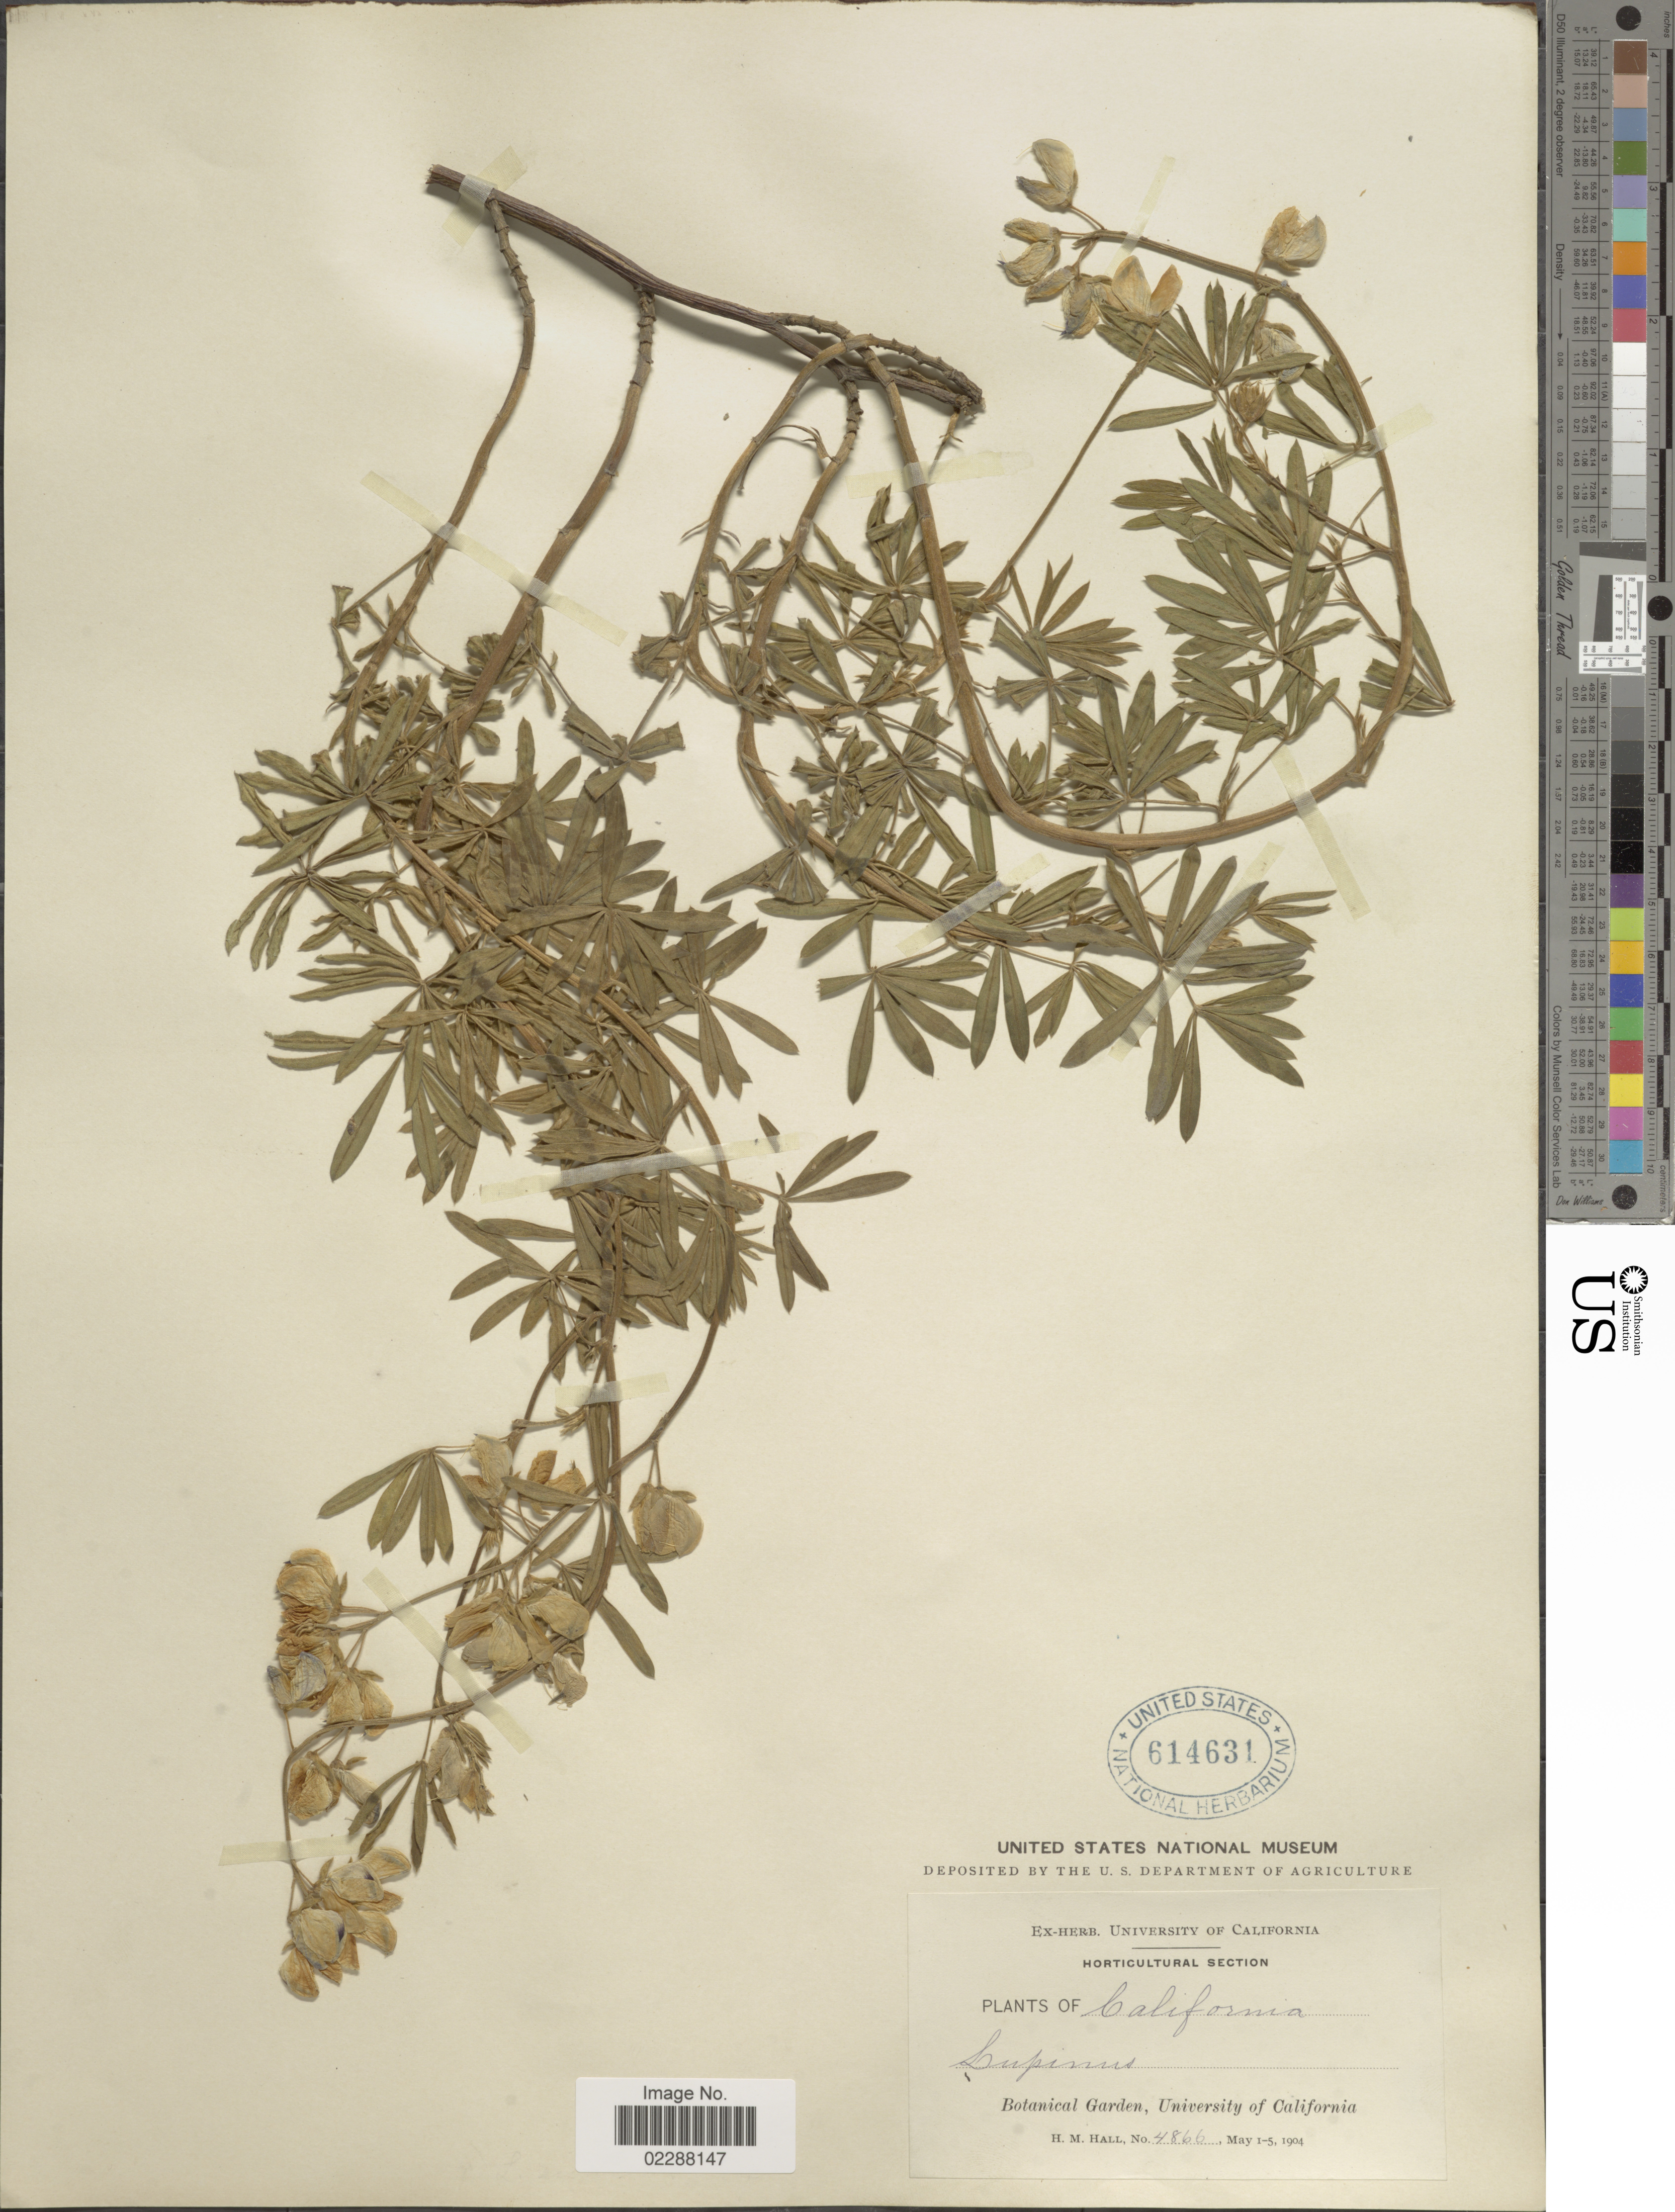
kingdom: Plantae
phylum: Tracheophyta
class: Magnoliopsida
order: Fabales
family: Fabaceae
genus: Lupinus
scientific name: Lupinus variicolor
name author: Steud.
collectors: H. M. Hall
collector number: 4866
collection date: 1904-05-01/1904-05-05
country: United States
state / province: California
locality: Horticultural Section [unsure placement]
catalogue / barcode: US 614631